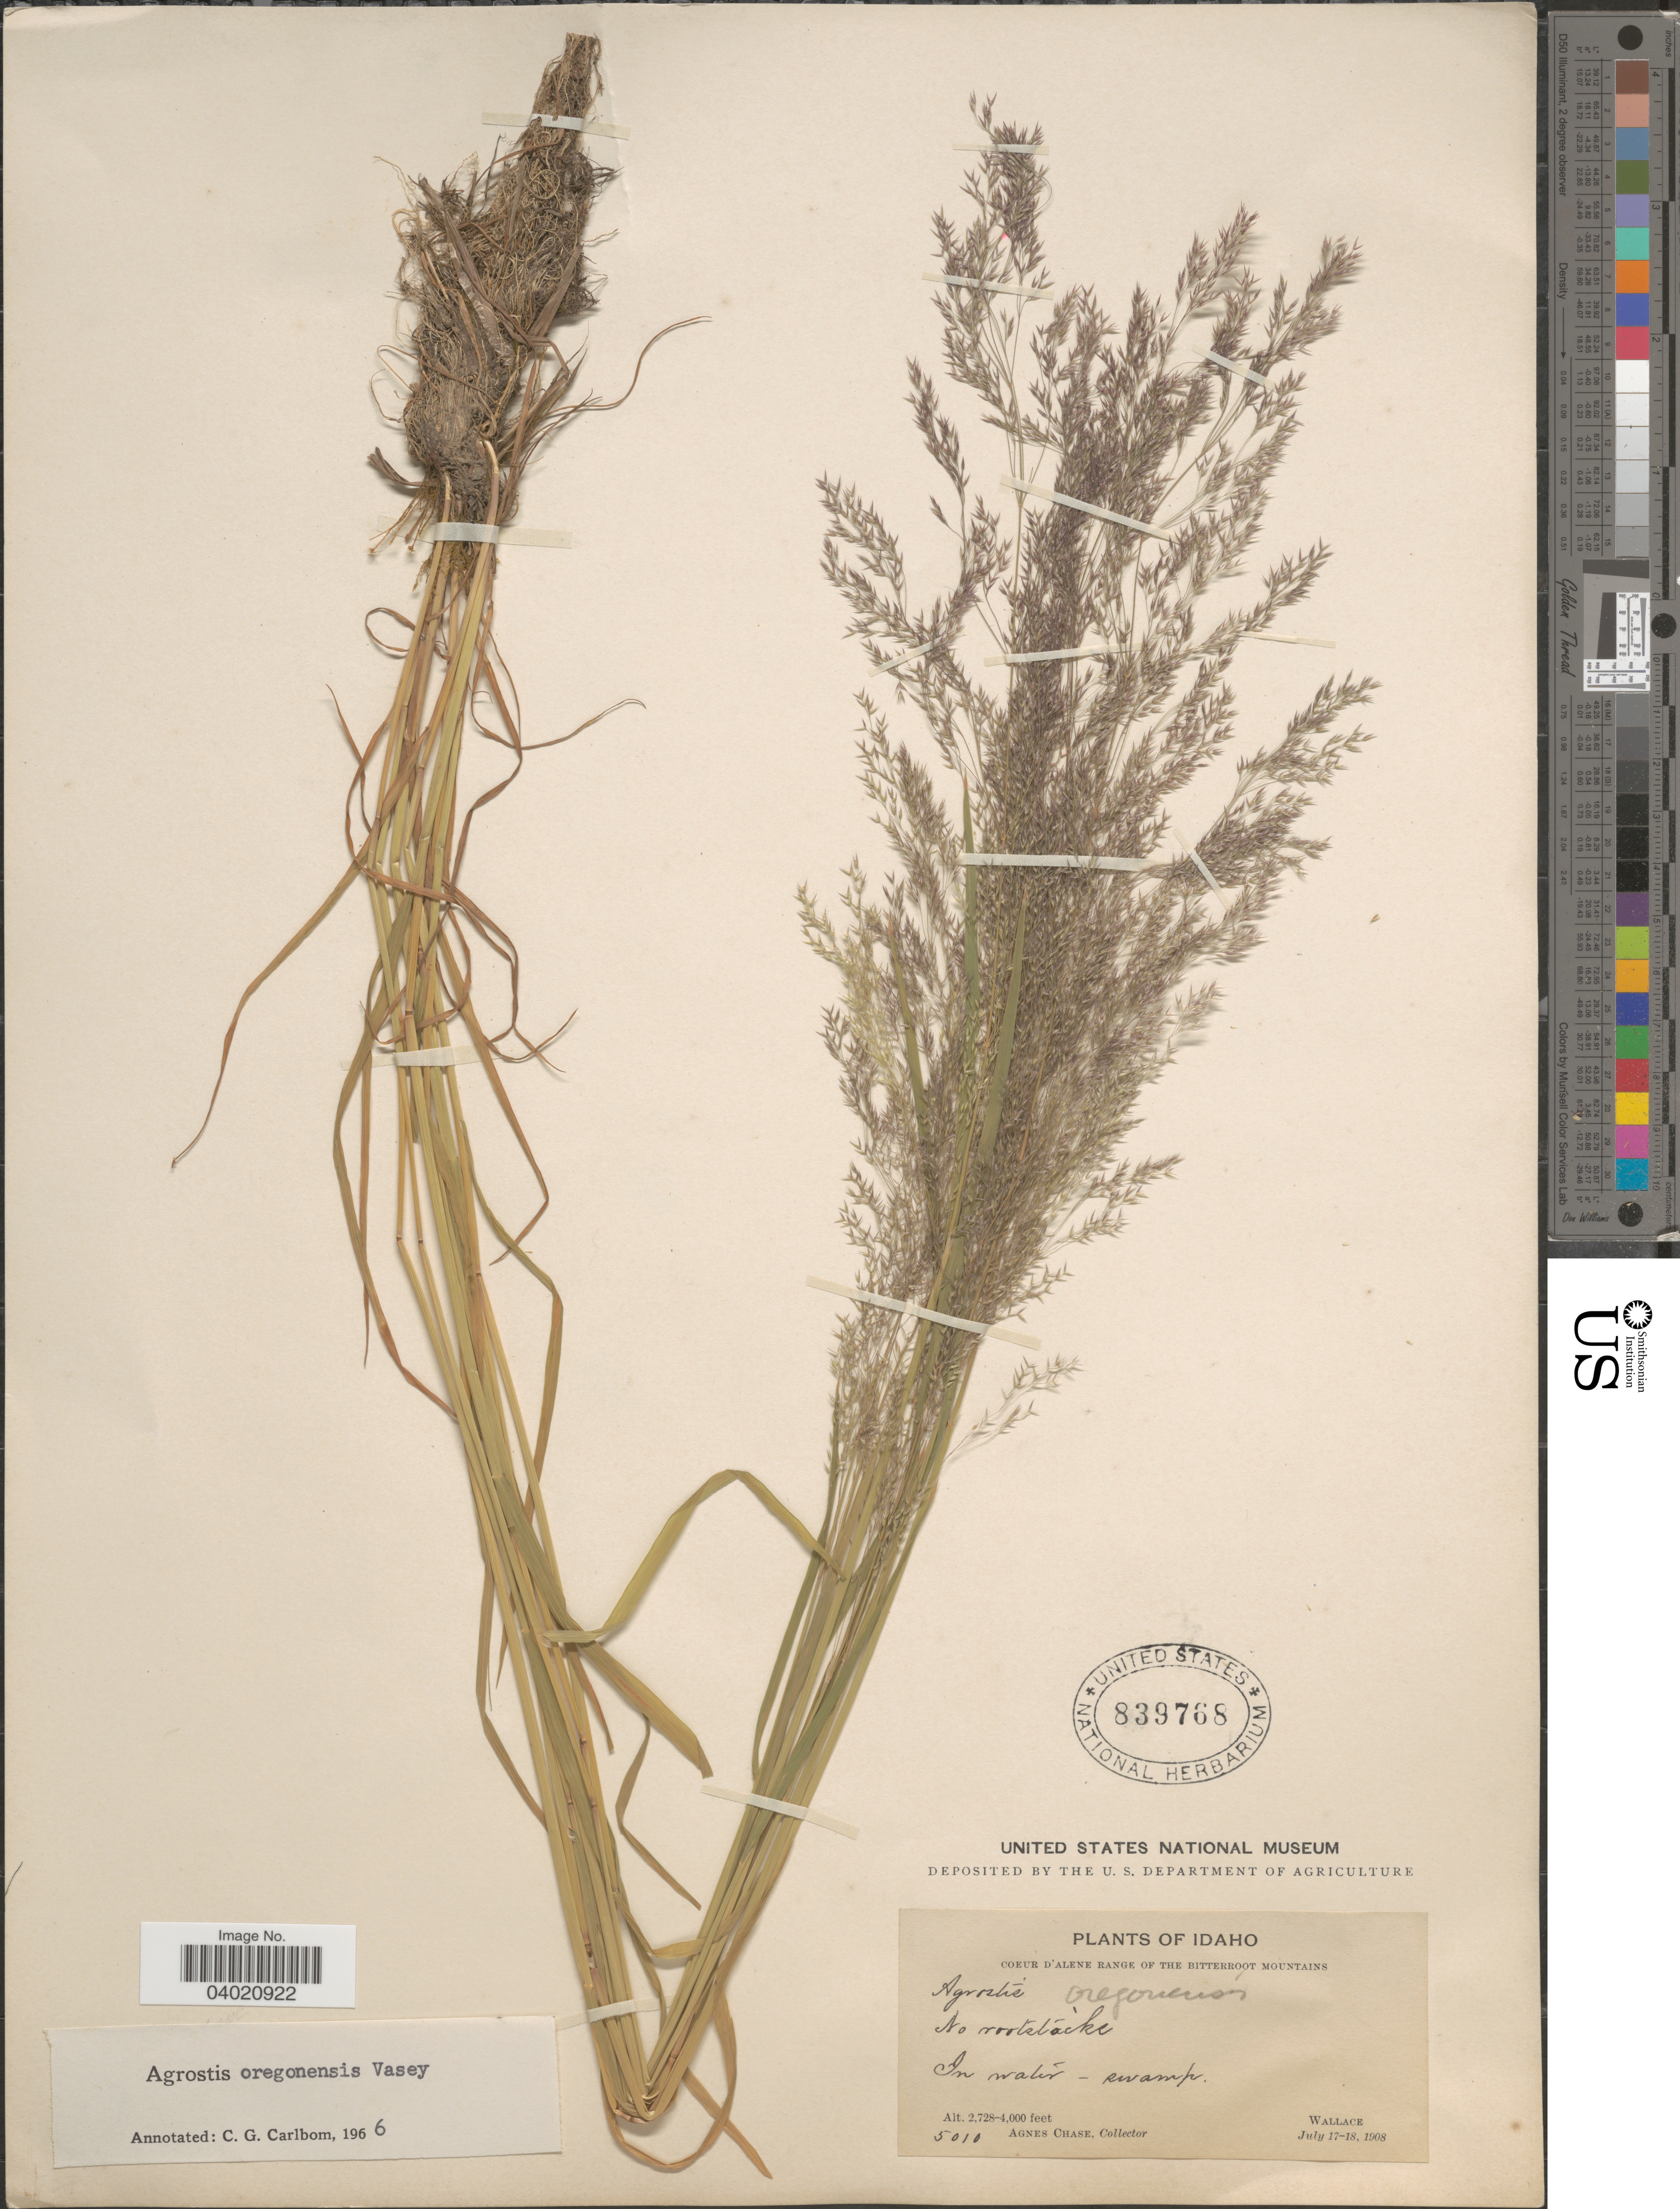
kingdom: Plantae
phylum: Tracheophyta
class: Liliopsida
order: Poales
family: Poaceae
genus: Agrostis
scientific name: Agrostis oregonensis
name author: Vasey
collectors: A. Chase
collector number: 5010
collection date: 1908-07-17/1908-07-18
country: United States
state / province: Idaho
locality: Coeur D'Alene Range of the Bitterroot Mountains. Wallace.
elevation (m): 831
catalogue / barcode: US 839768